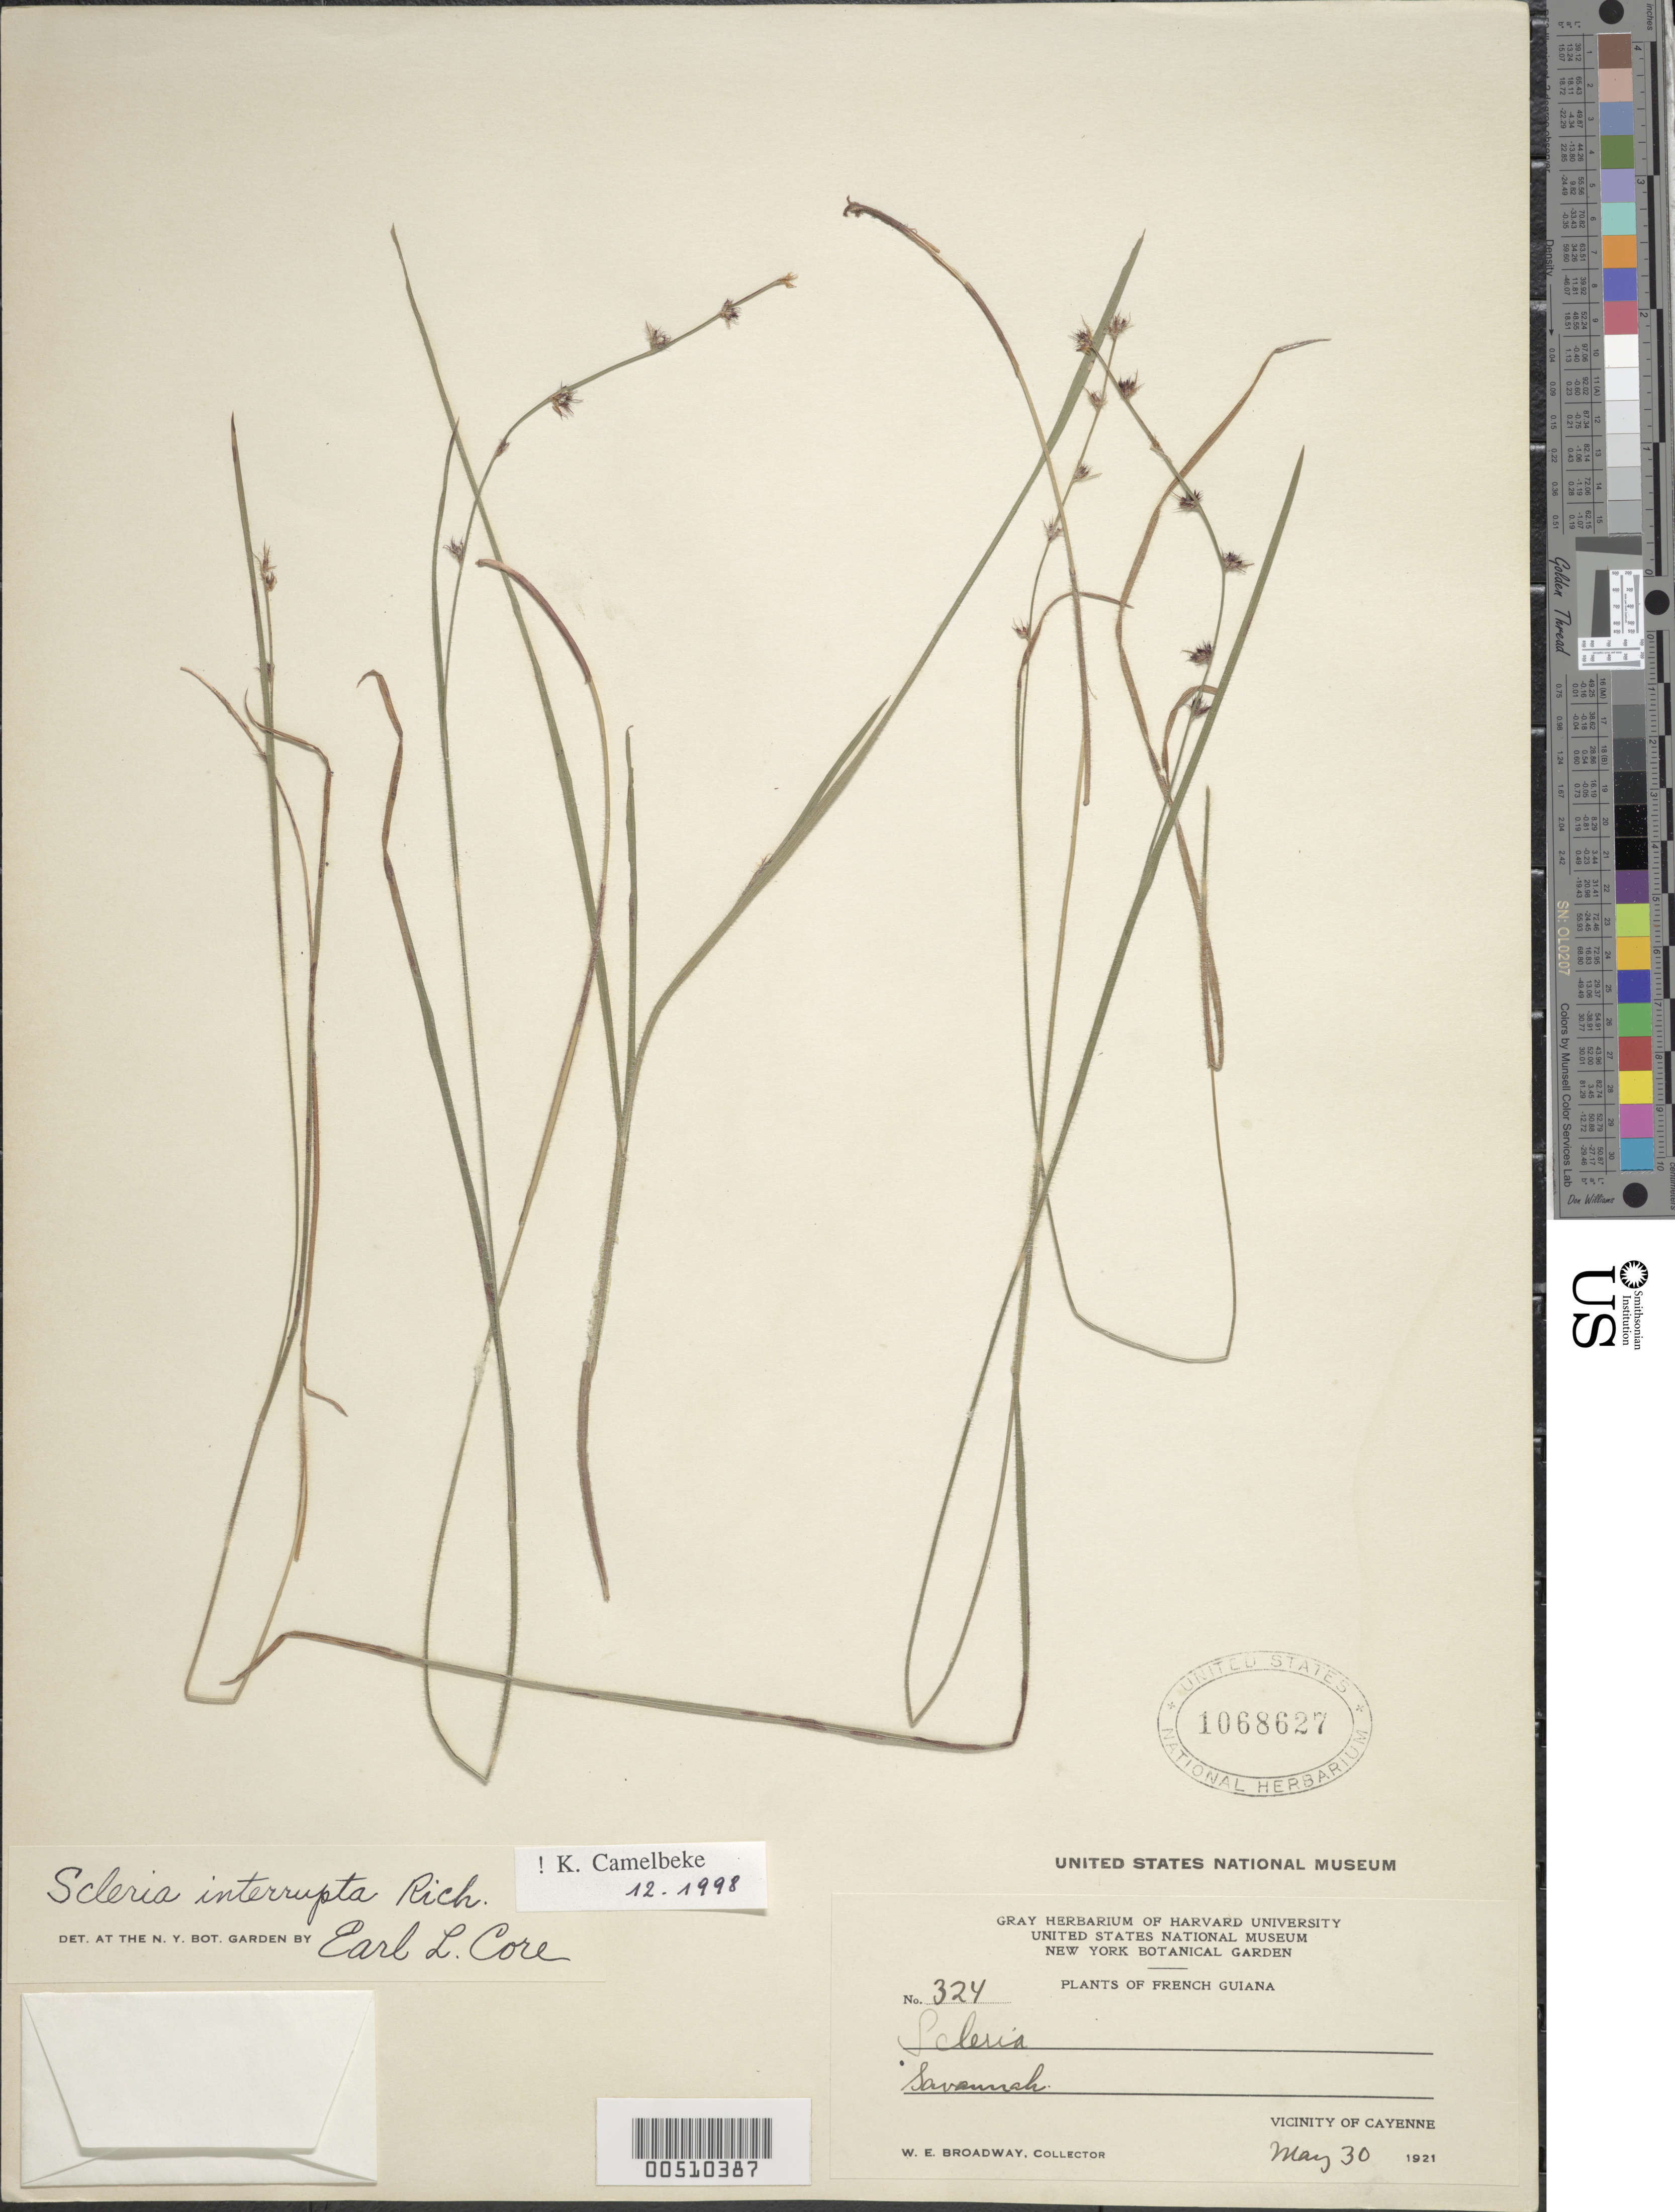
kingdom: Plantae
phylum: Tracheophyta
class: Liliopsida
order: Poales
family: Cyperaceae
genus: Scleria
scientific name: Scleria interrupta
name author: Rich.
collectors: W. E. Broadway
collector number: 324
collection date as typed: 30 May 1921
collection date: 1921-05-30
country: French Guiana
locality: Vicinity of Cayenne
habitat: Savannah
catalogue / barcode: US 1068627